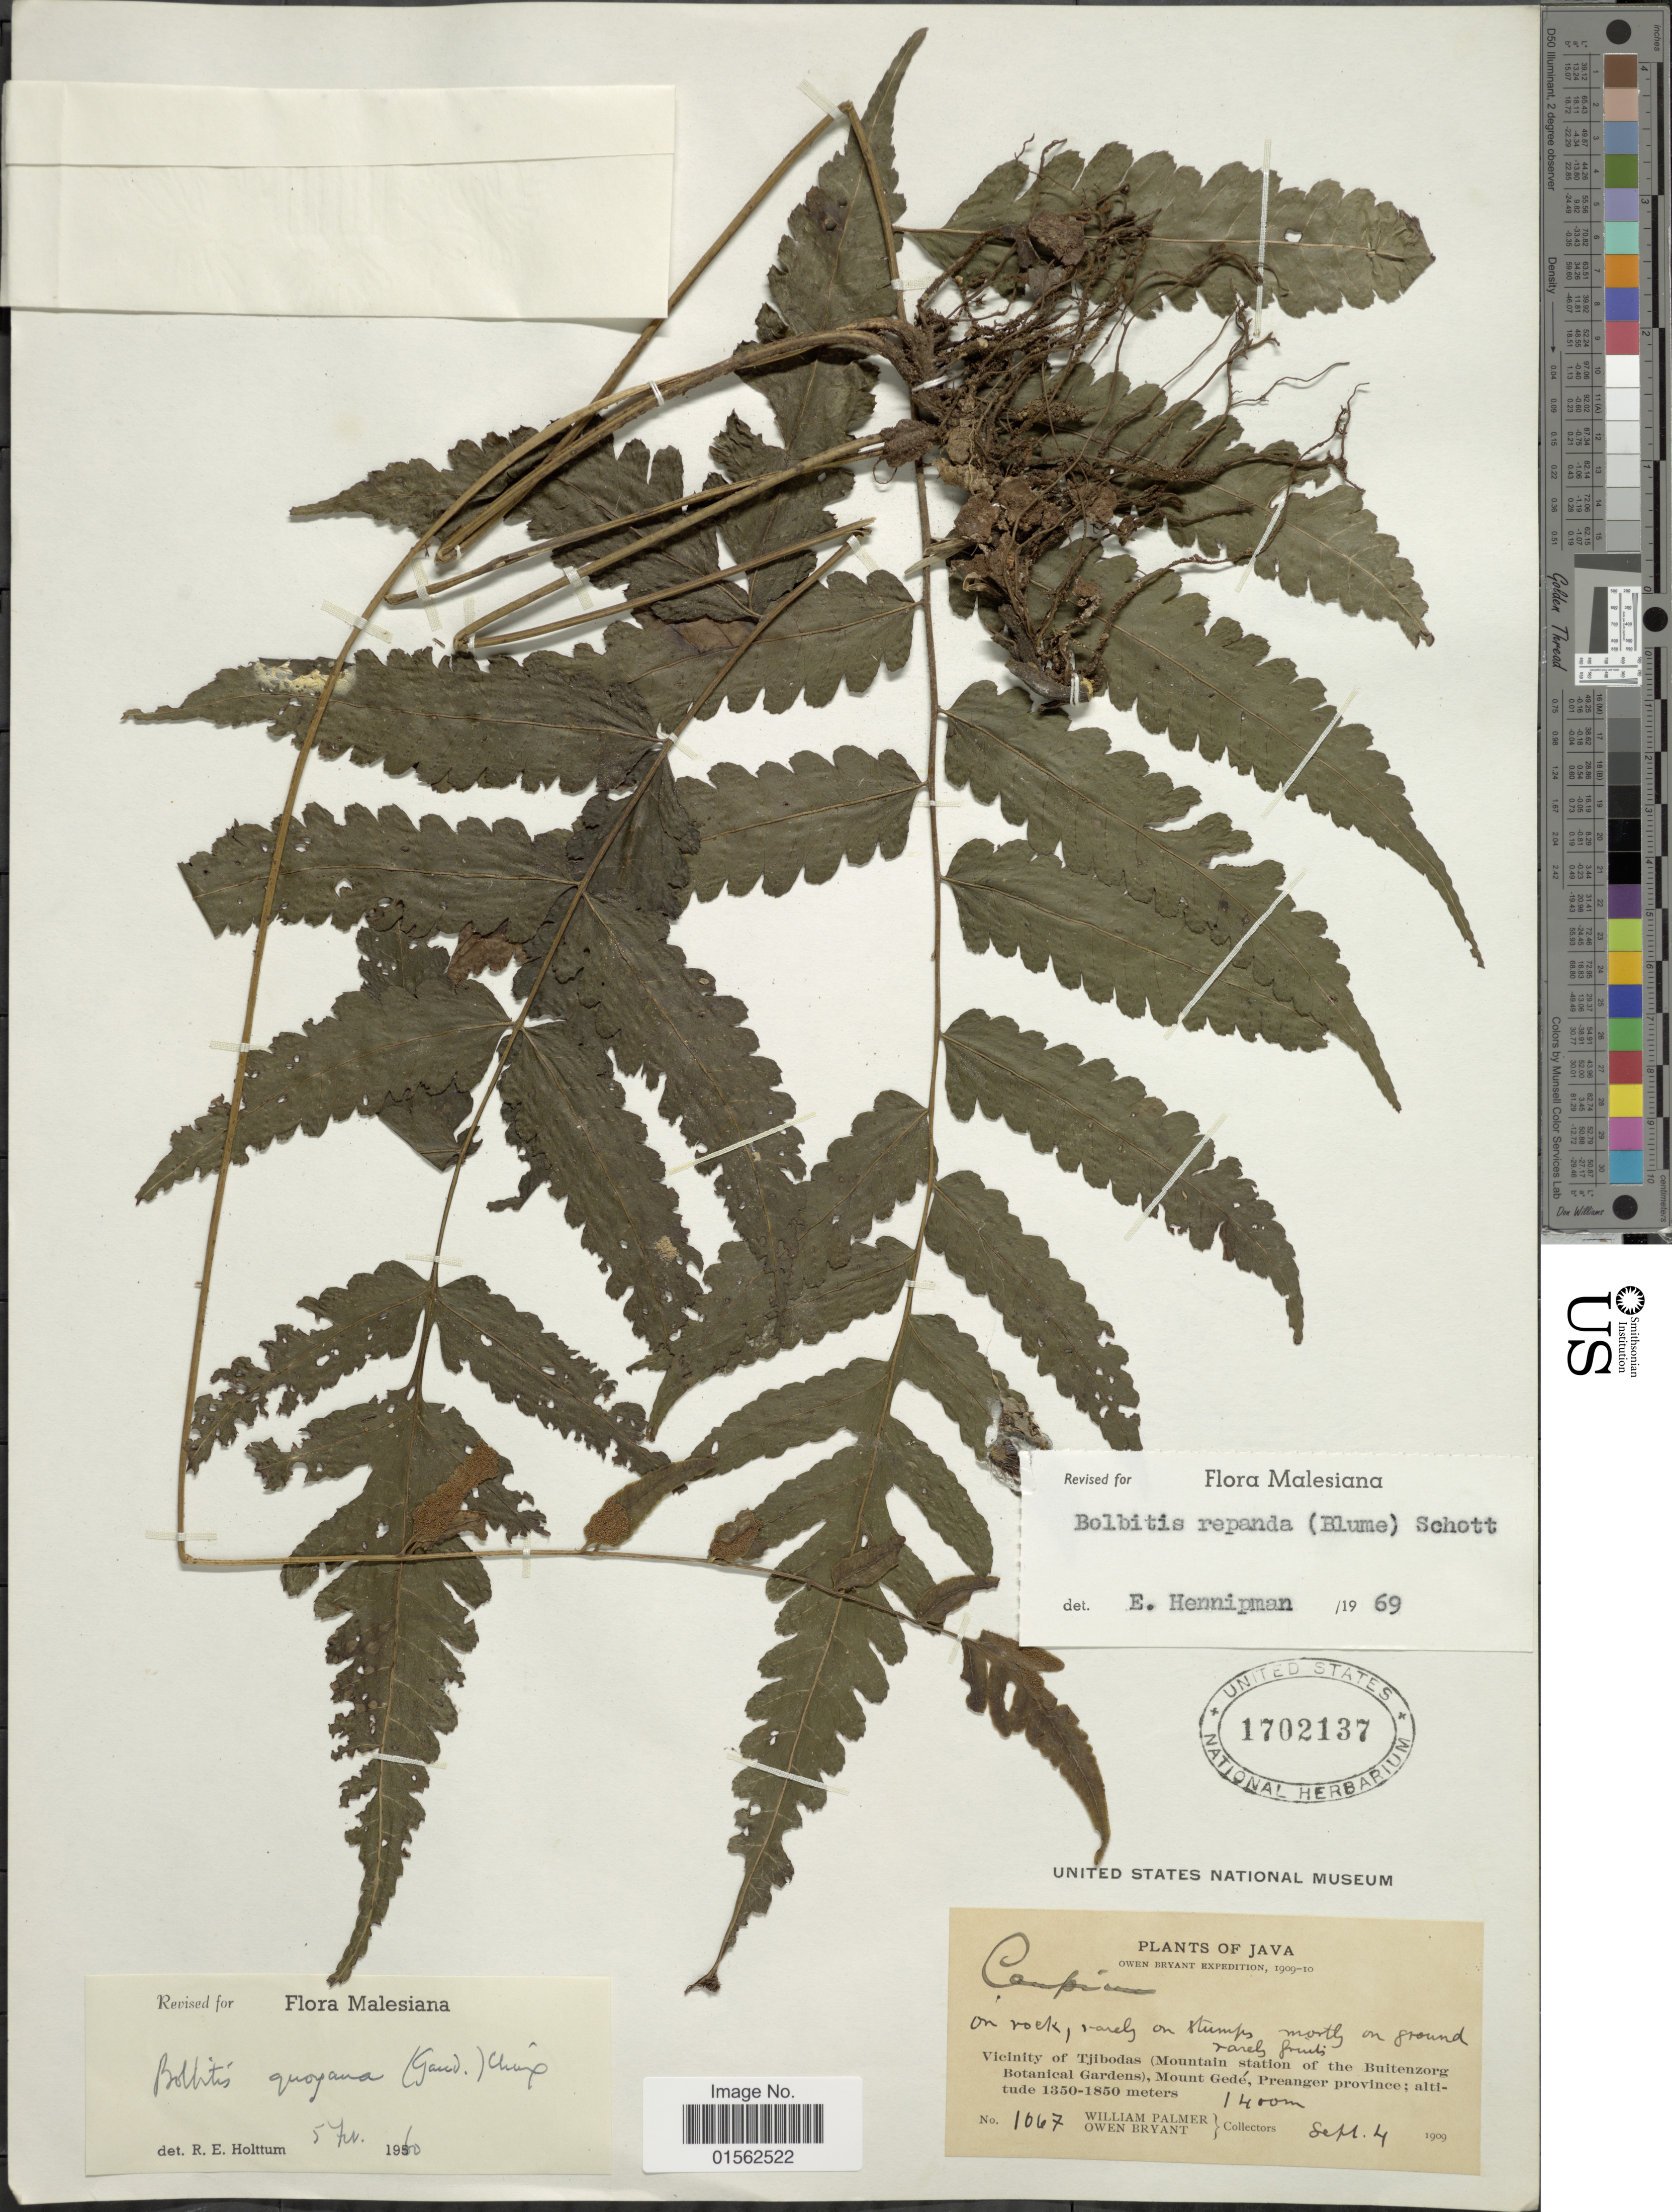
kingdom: Plantae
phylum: Tracheophyta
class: Polypodiopsida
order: Polypodiales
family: Dryopteridaceae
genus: Bolbitis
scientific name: Bolbitis repanda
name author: (Blume) Schott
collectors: W. Palmer & O. Bryant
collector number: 1067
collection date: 1909-09-04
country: Indonesia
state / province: Java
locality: Vicinity of Tjibodas (Mountain station of the Buitenzorg Botanical Garderns), Mount Gedé, Preanger province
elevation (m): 1400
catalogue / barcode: US 1702137